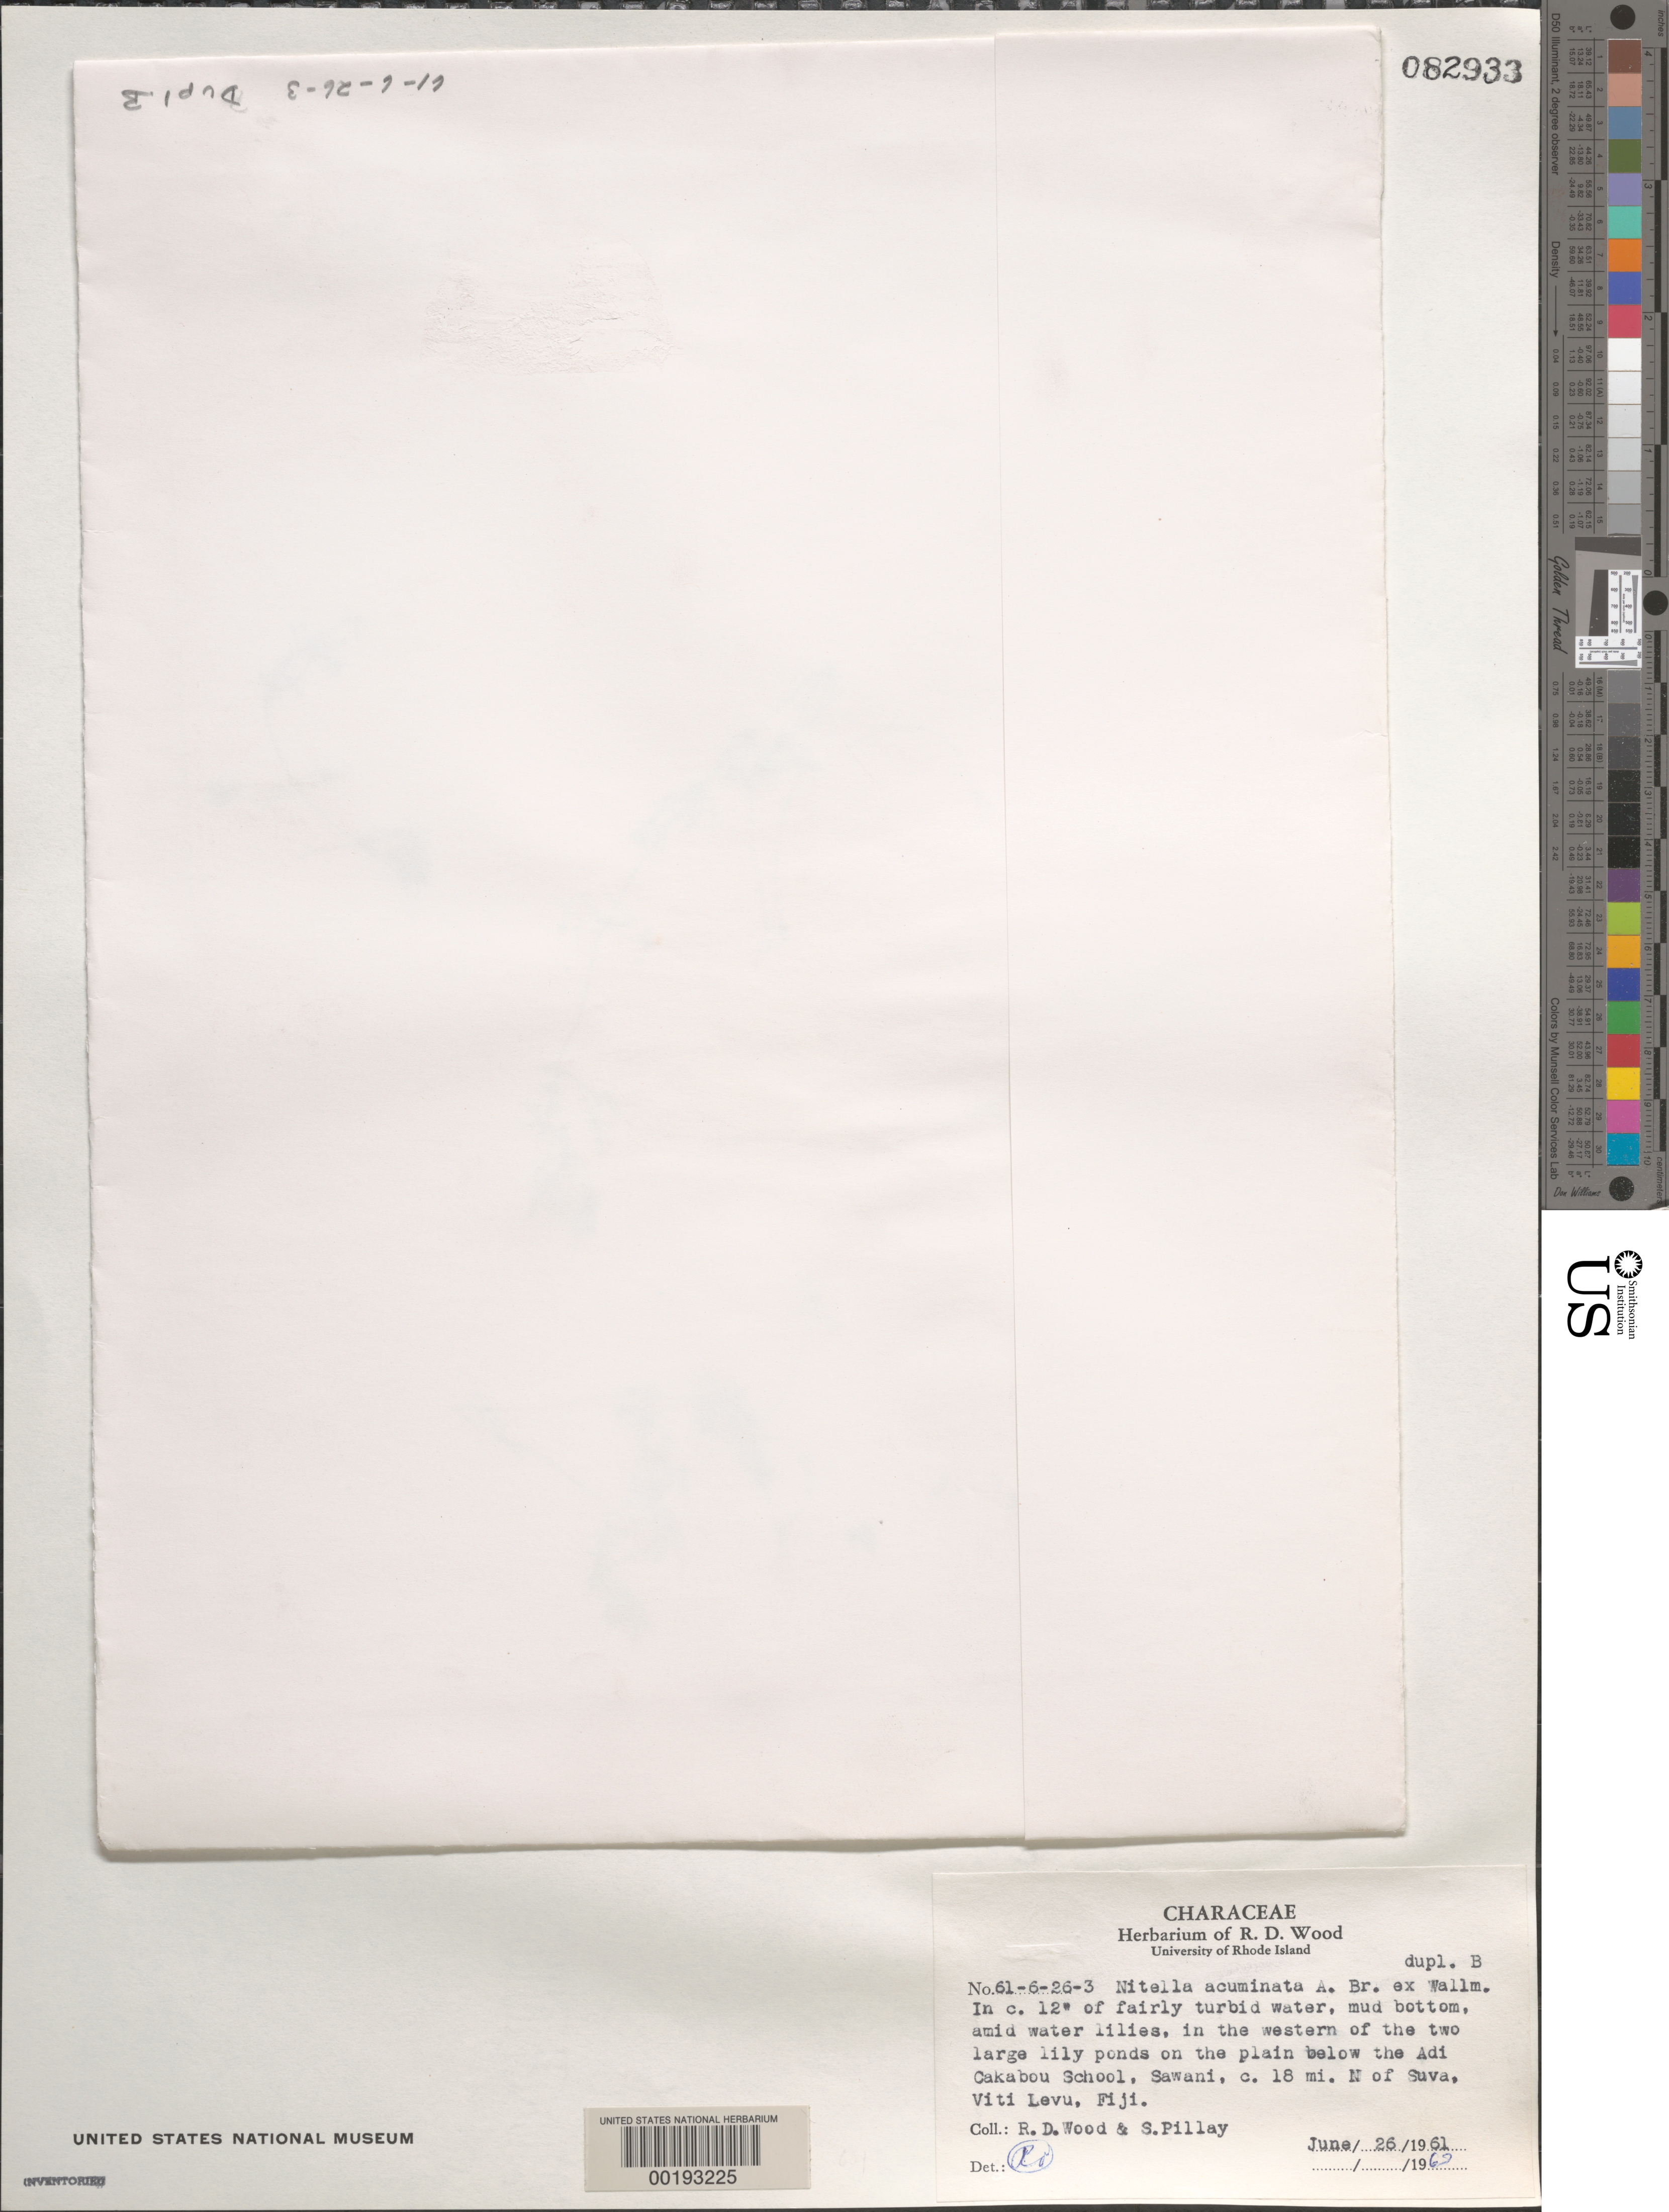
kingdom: Plantae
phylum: Charophyta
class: Charophyceae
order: Charales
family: Characeae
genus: Nitella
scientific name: Nitella acuminata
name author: A. Braun ex Wallm.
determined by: Wood, R. D.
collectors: R. Wood & S. Pillay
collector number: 61-6-26-3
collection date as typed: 26 Jun 1961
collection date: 1961-06-26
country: Fiji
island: Viti Levu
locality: Viti levu, sawani, below adi cakabou school, ca. 18 miles north of suva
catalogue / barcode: US 82933